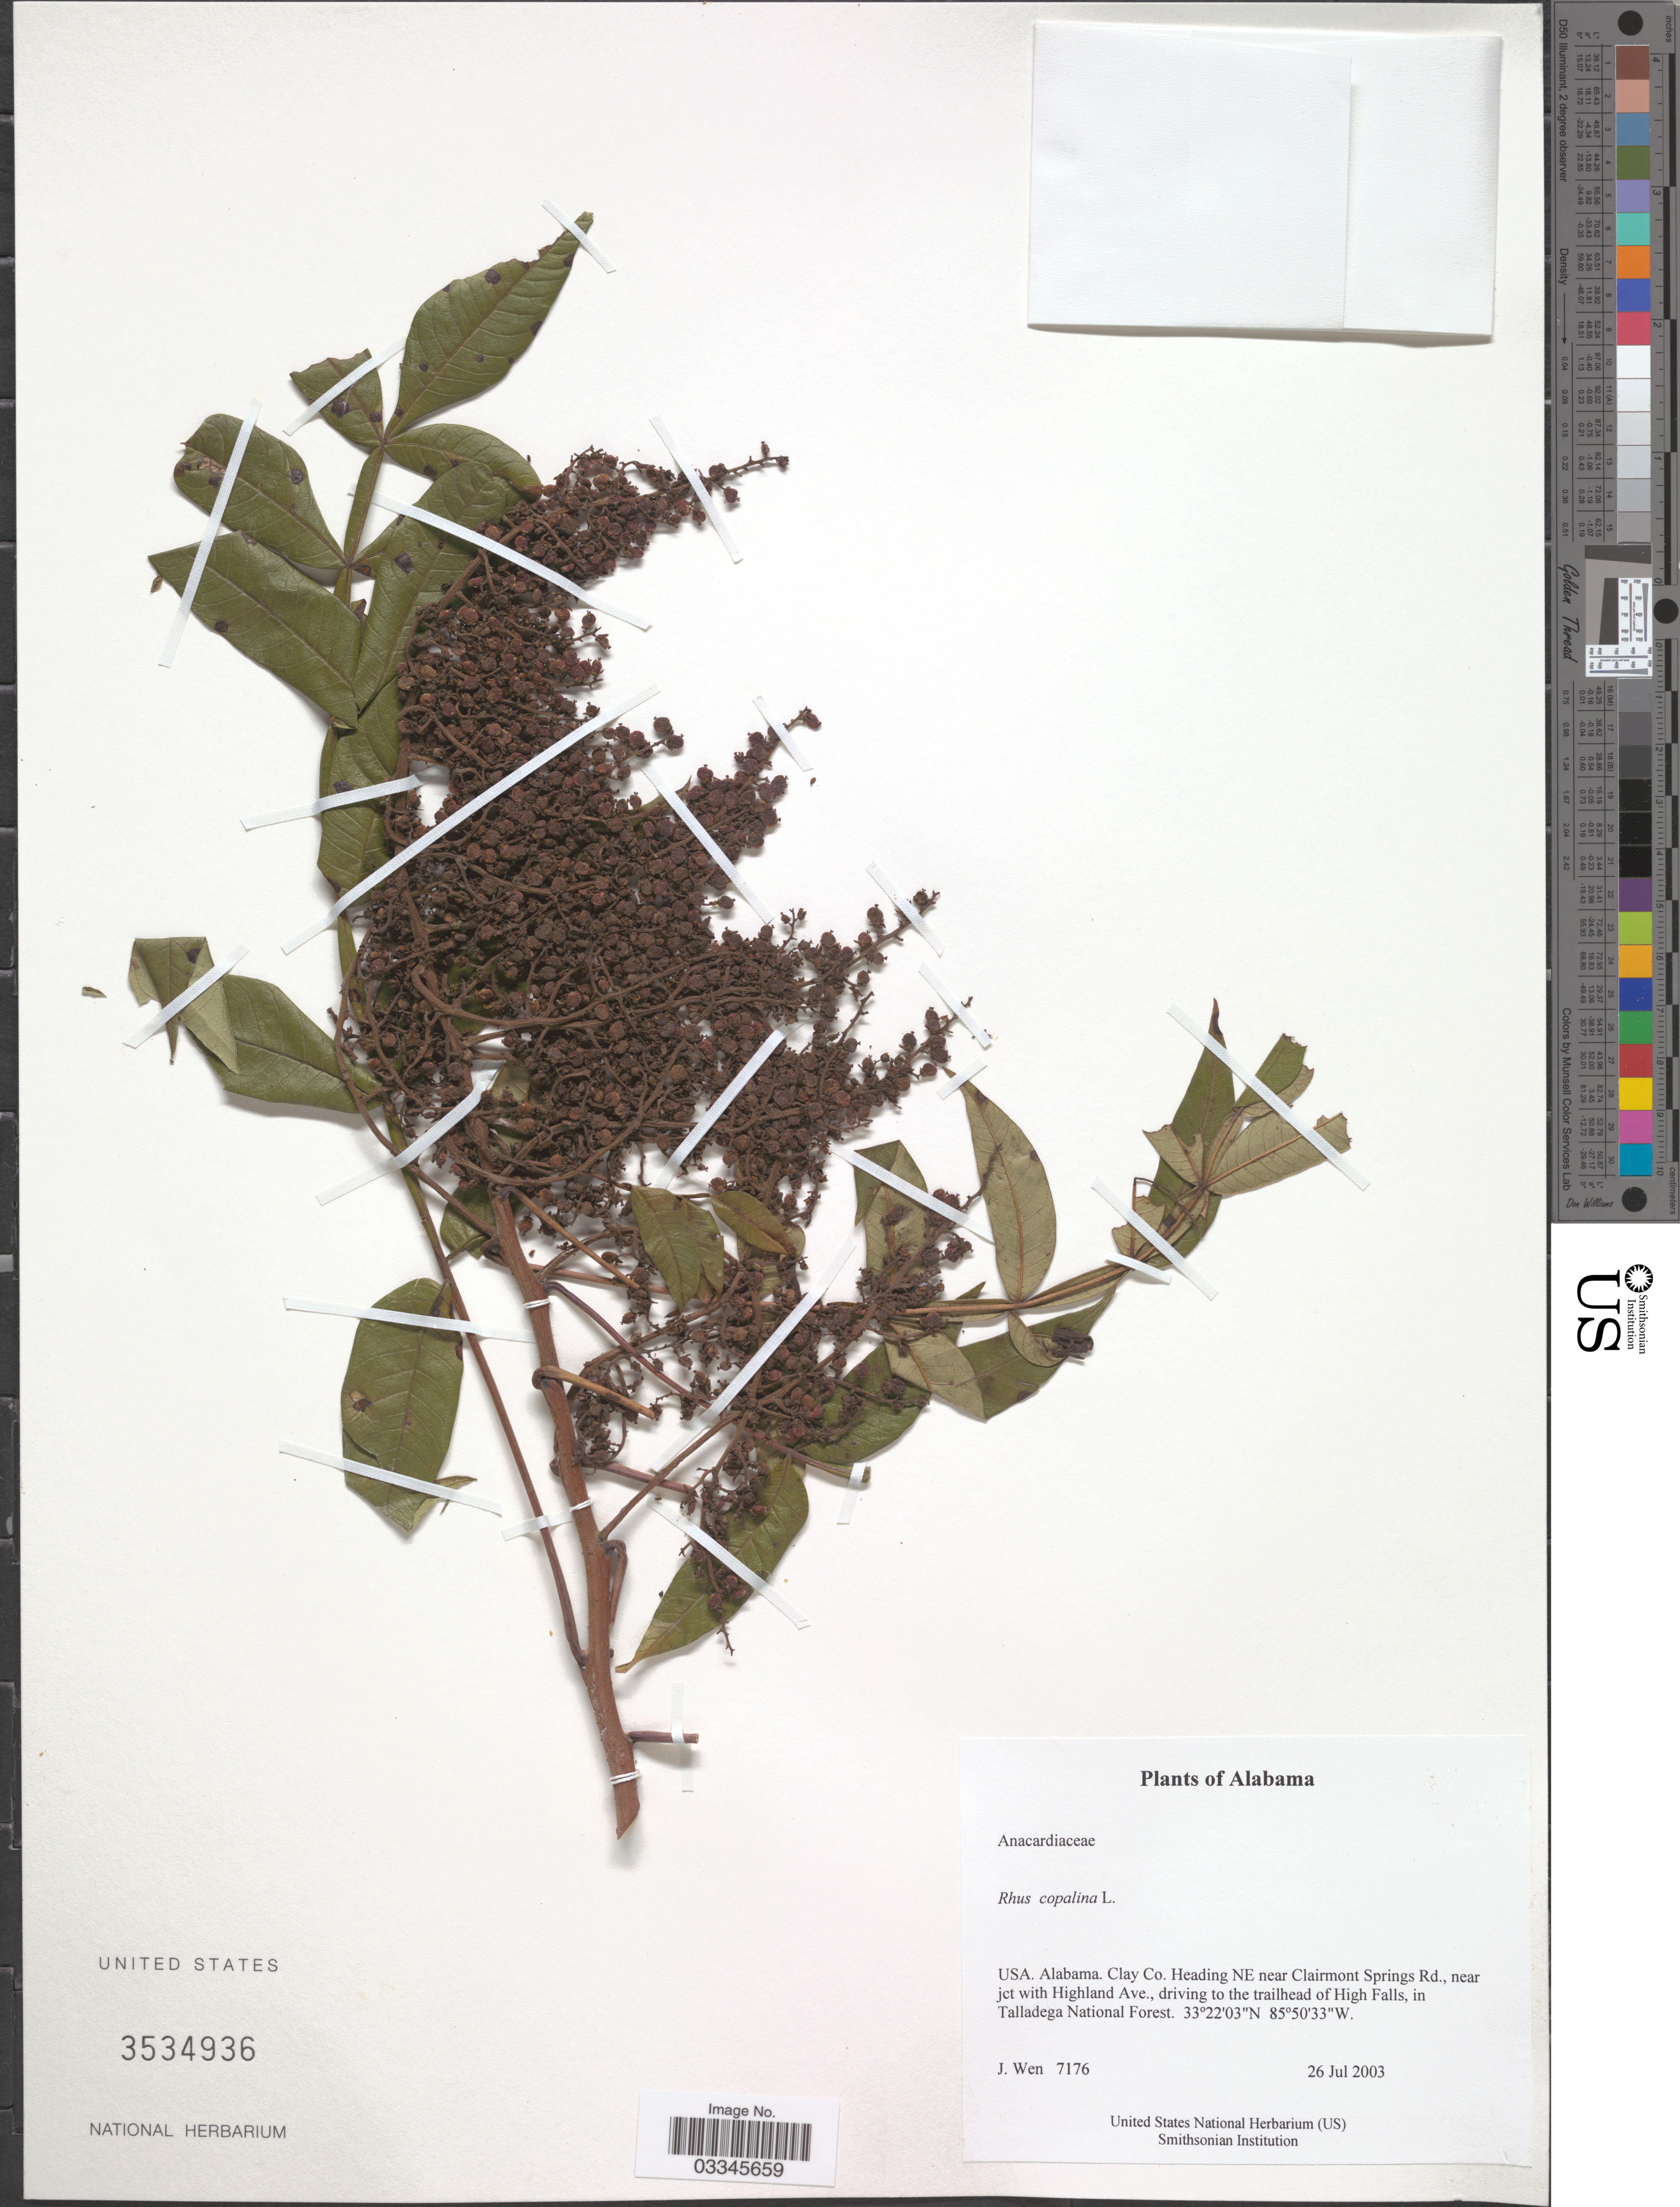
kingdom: Plantae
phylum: Tracheophyta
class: Magnoliopsida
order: Sapindales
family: Anacardiaceae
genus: Rhus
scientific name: Rhus copallinum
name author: L.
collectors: J. Wen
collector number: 7176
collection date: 2003-07-26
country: United States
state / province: Alabama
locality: Clay Co. Heading NE near Clairmont Springs Rd., near jct with Highland Ave., driving to the trailhead of High Falls, in Talladega National Forest.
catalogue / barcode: US 3534936